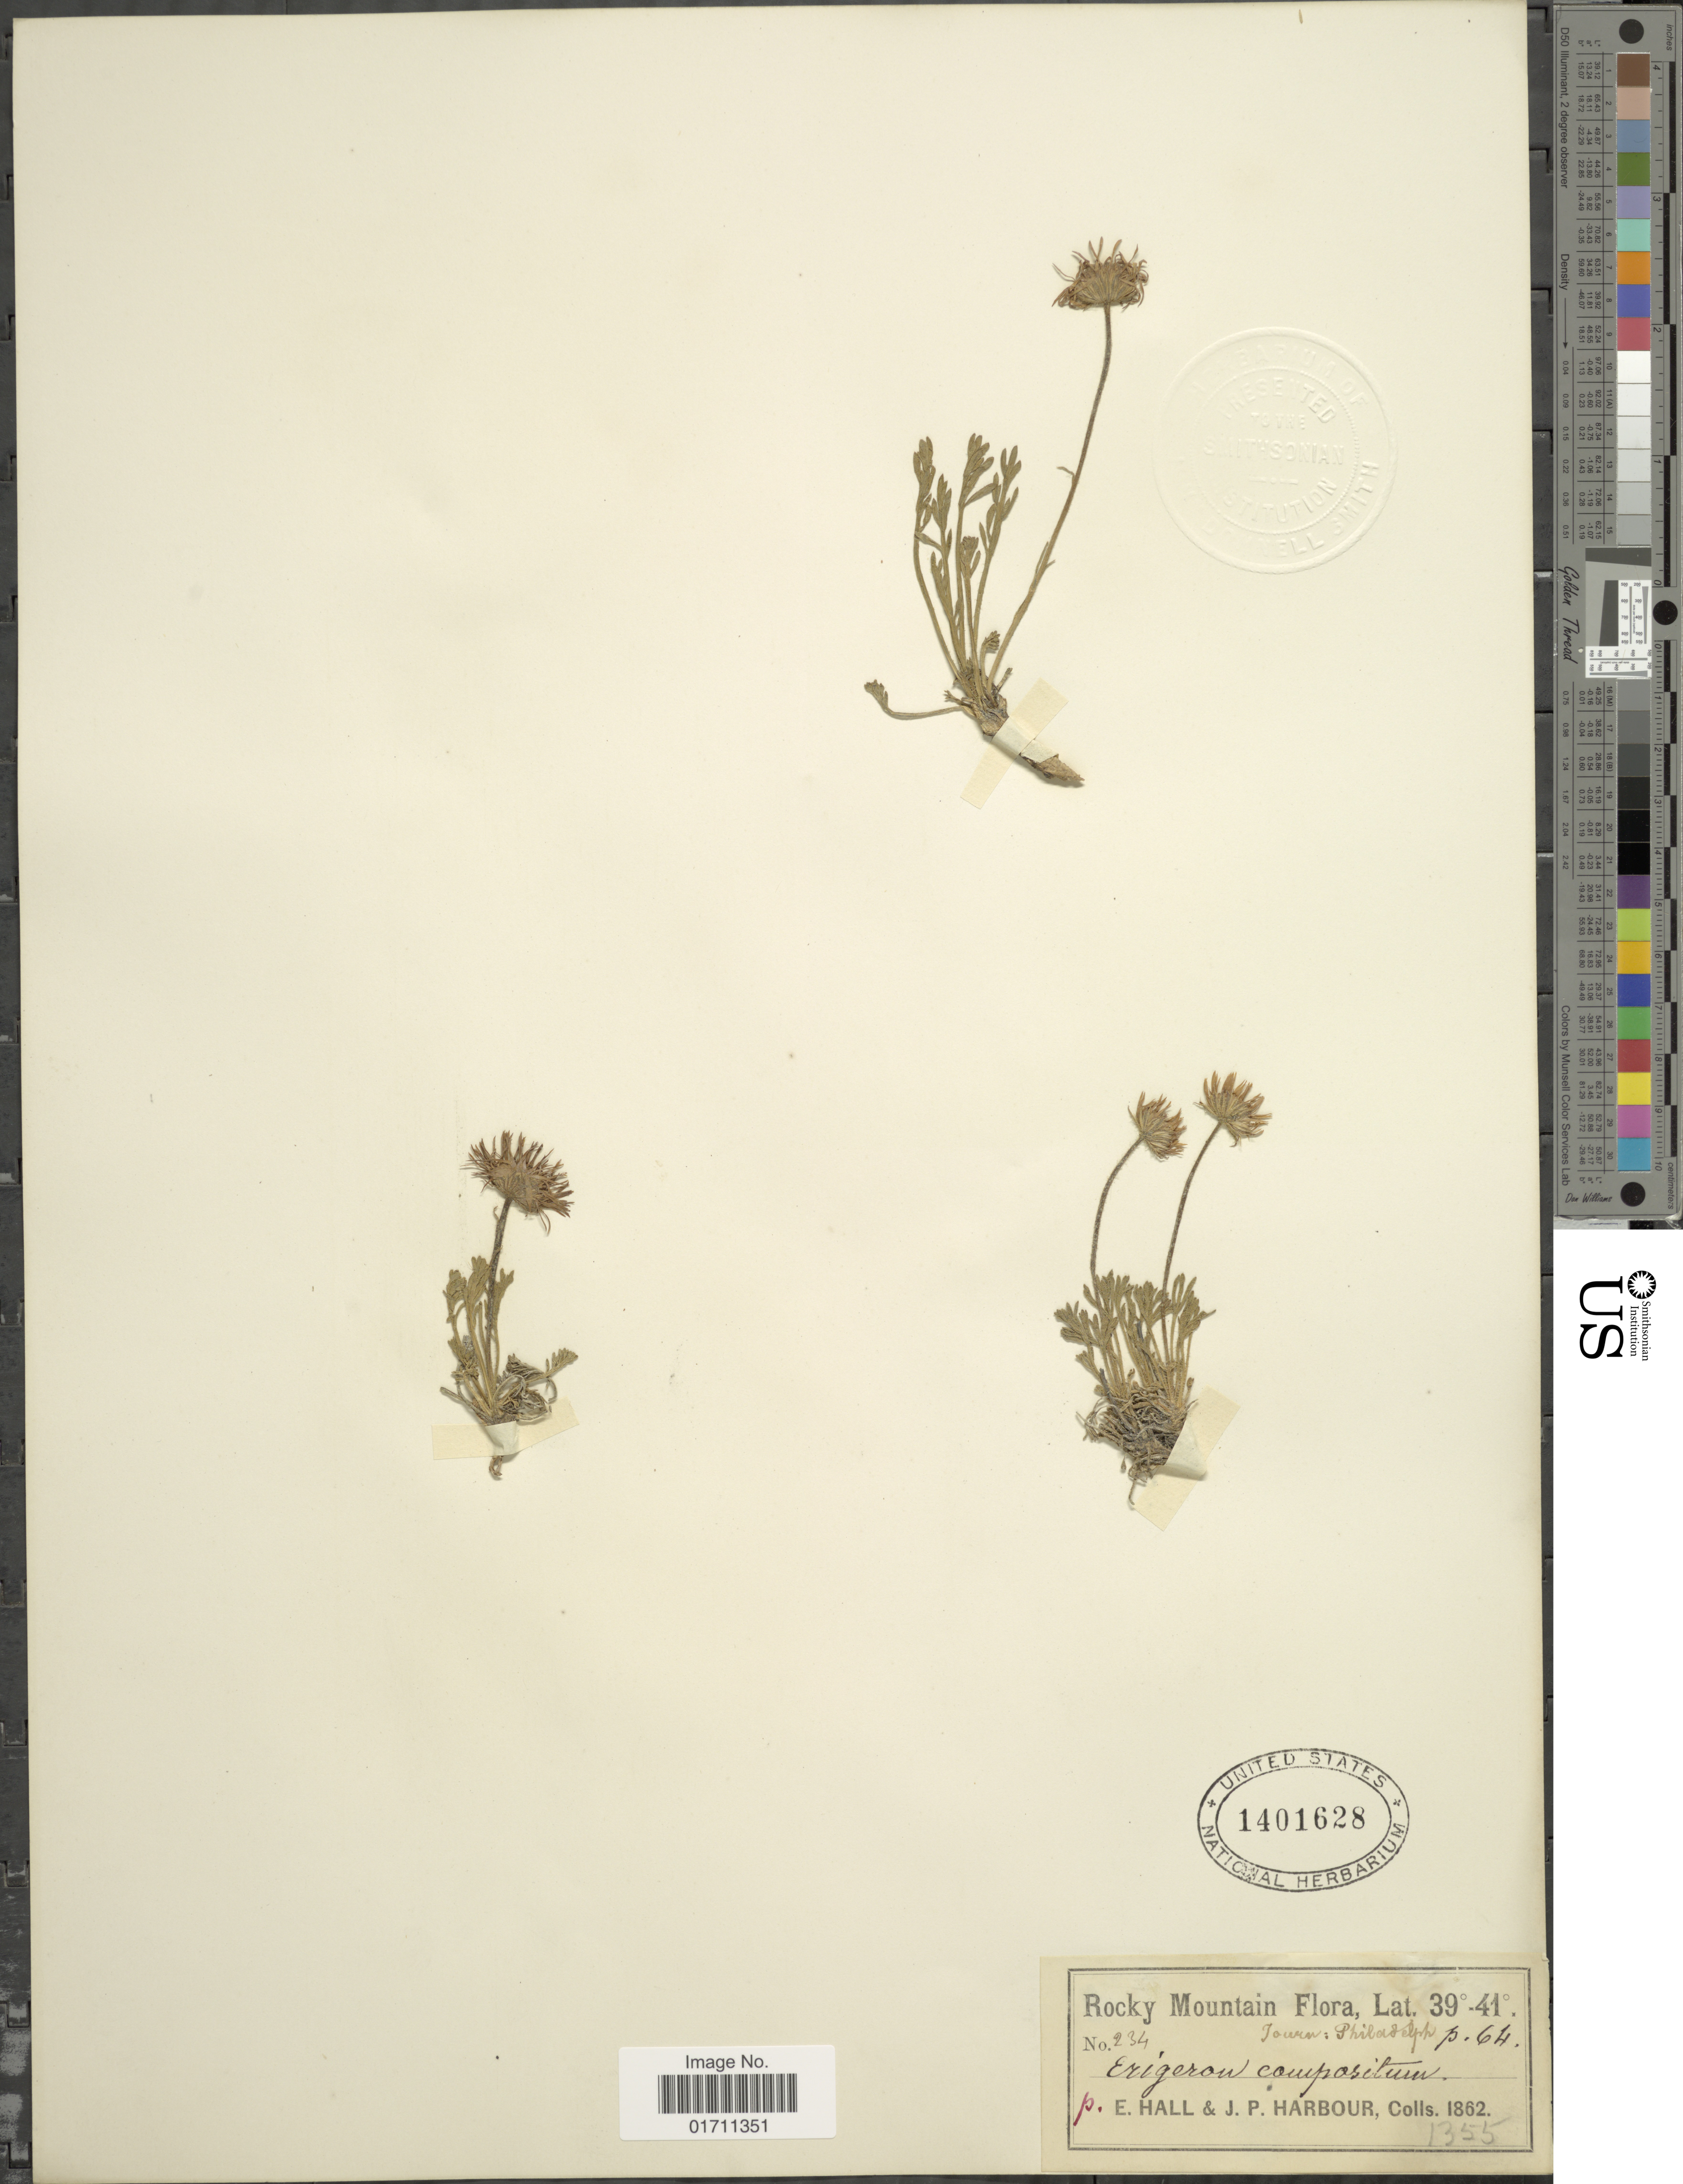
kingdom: Plantae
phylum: Tracheophyta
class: Magnoliopsida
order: Asterales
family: Asteraceae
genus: Erigeron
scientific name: Erigeron compositus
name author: Pursh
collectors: E. Hall & J. Harbour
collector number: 234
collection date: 1862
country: United States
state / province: Colorado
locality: Rocky Mtns.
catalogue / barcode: US 1401628